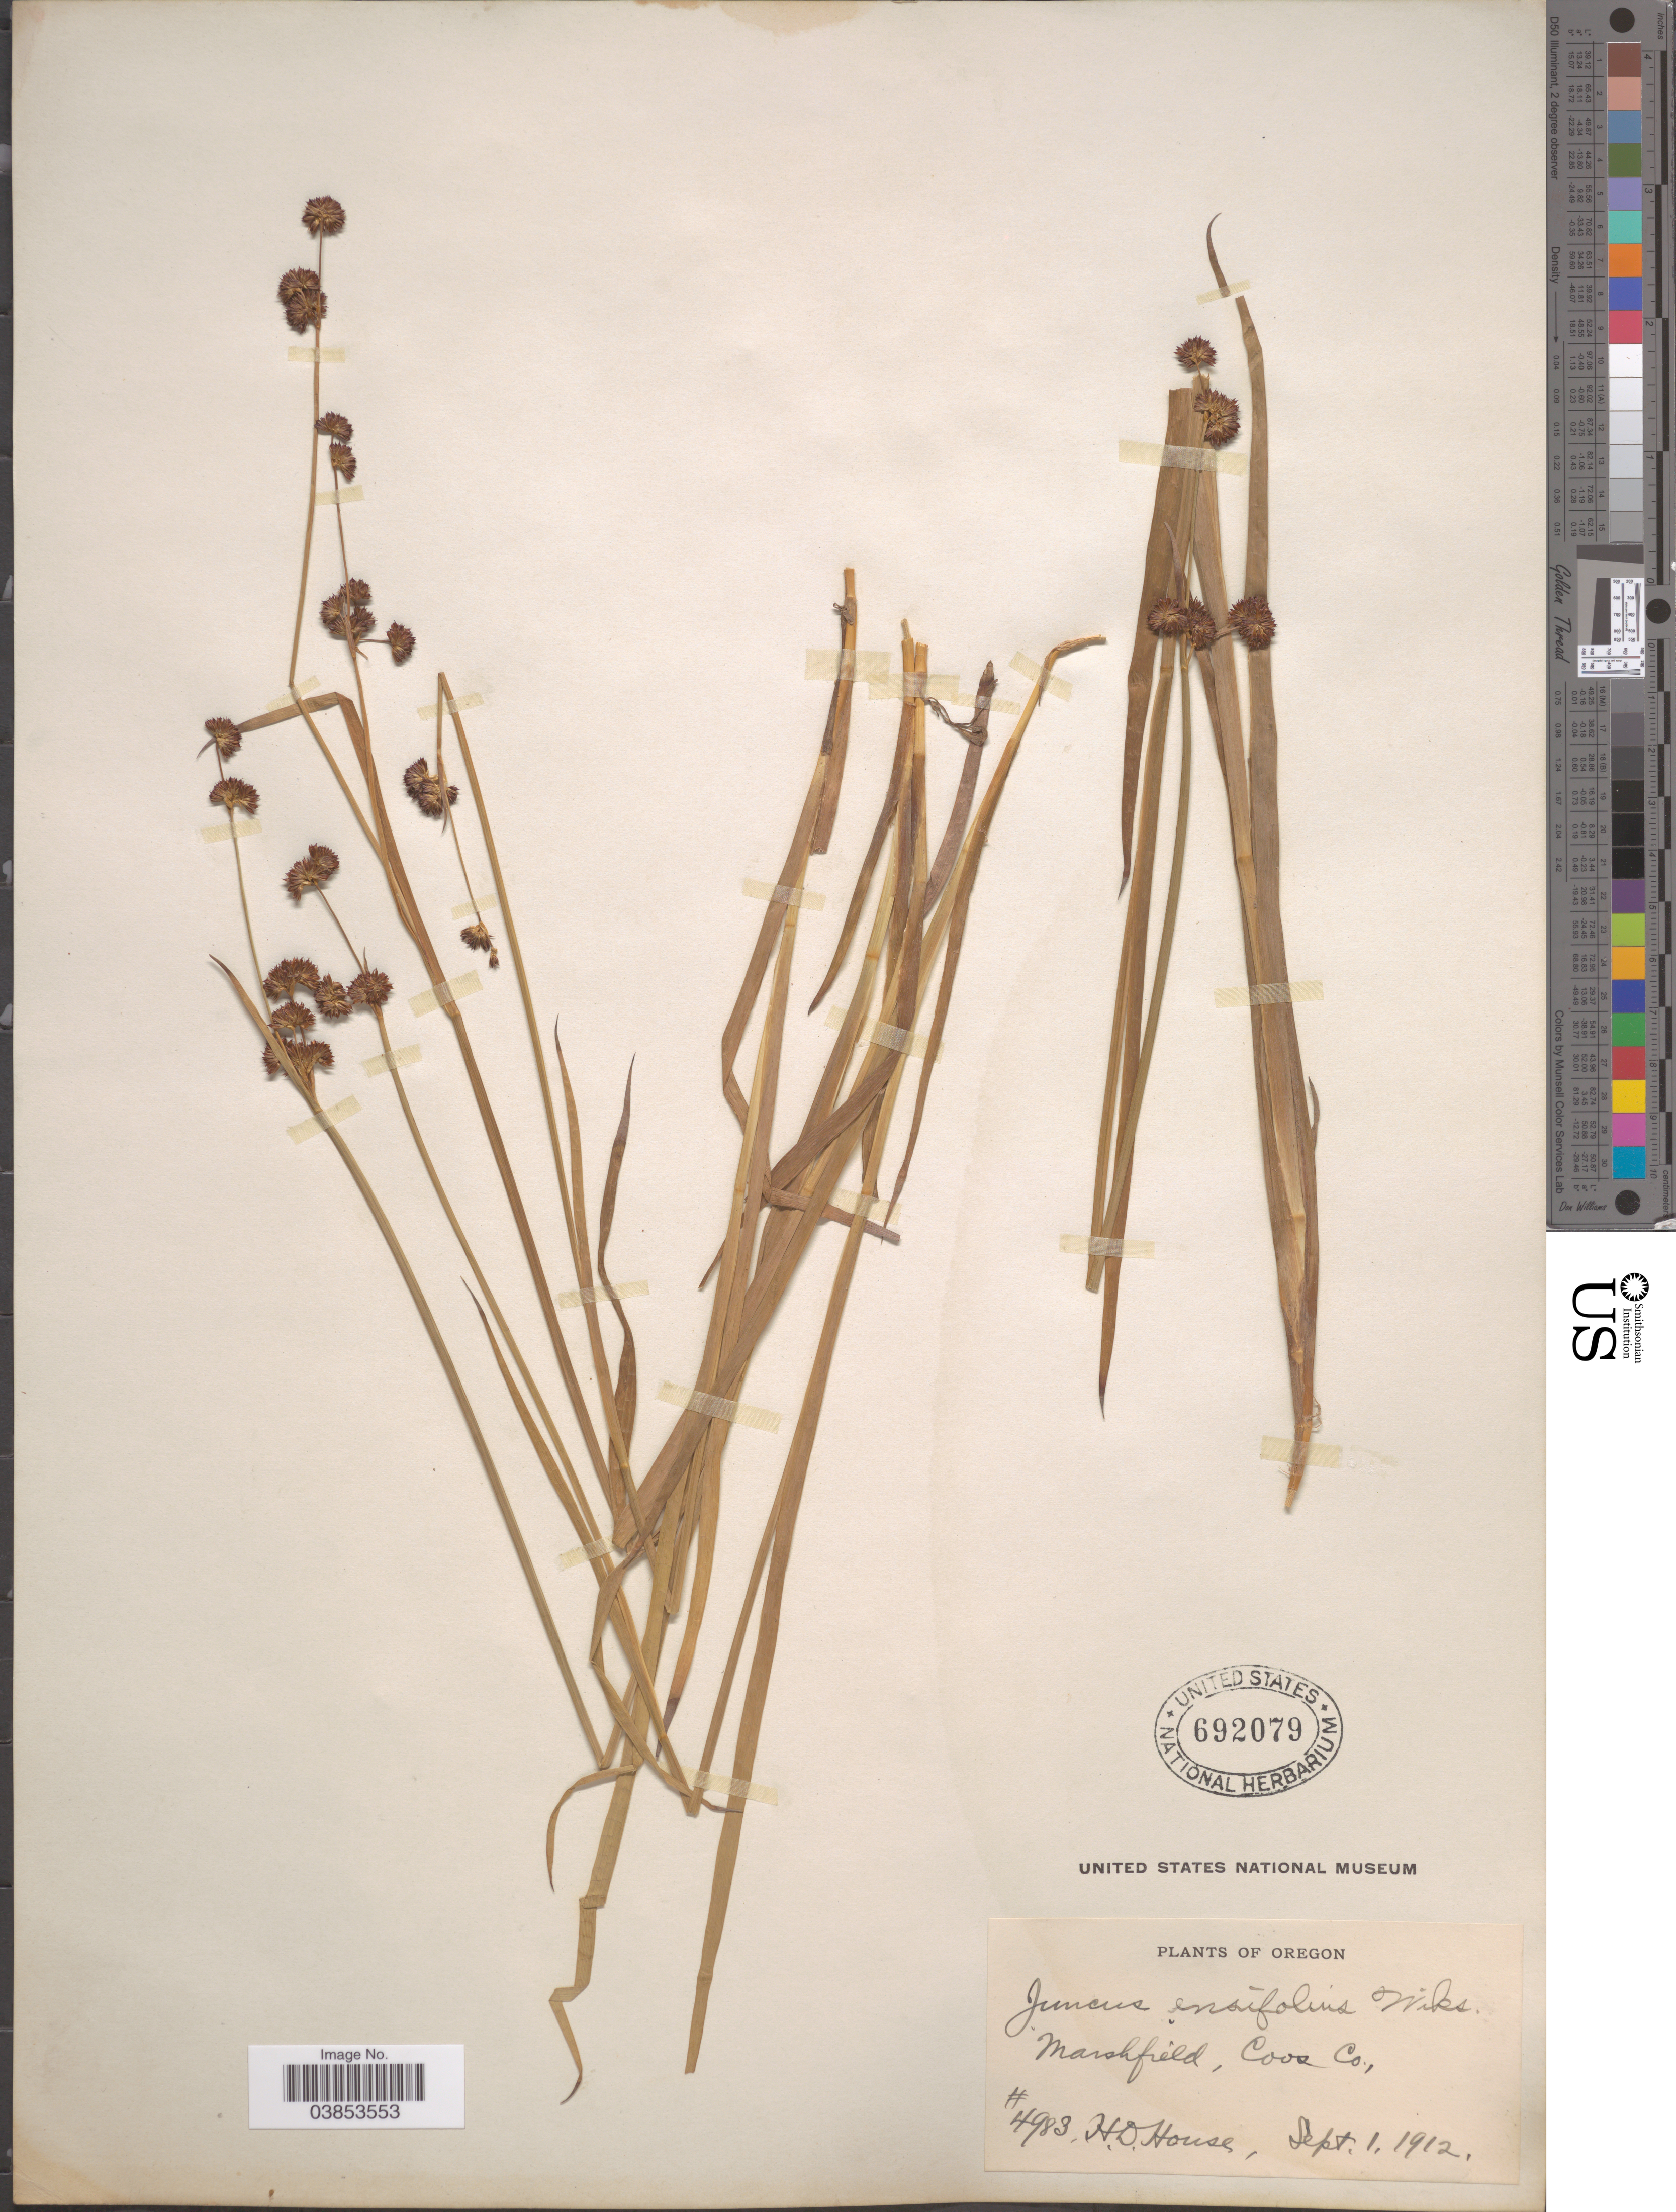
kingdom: Plantae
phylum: Tracheophyta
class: Liliopsida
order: Poales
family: Juncaceae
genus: Juncus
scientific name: Juncus ensifolius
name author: Wikstr.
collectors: H. D. House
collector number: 4983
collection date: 1912-09-01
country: United States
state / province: Oregon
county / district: Coos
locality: Marshfield, Coos Co.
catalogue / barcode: US 692079